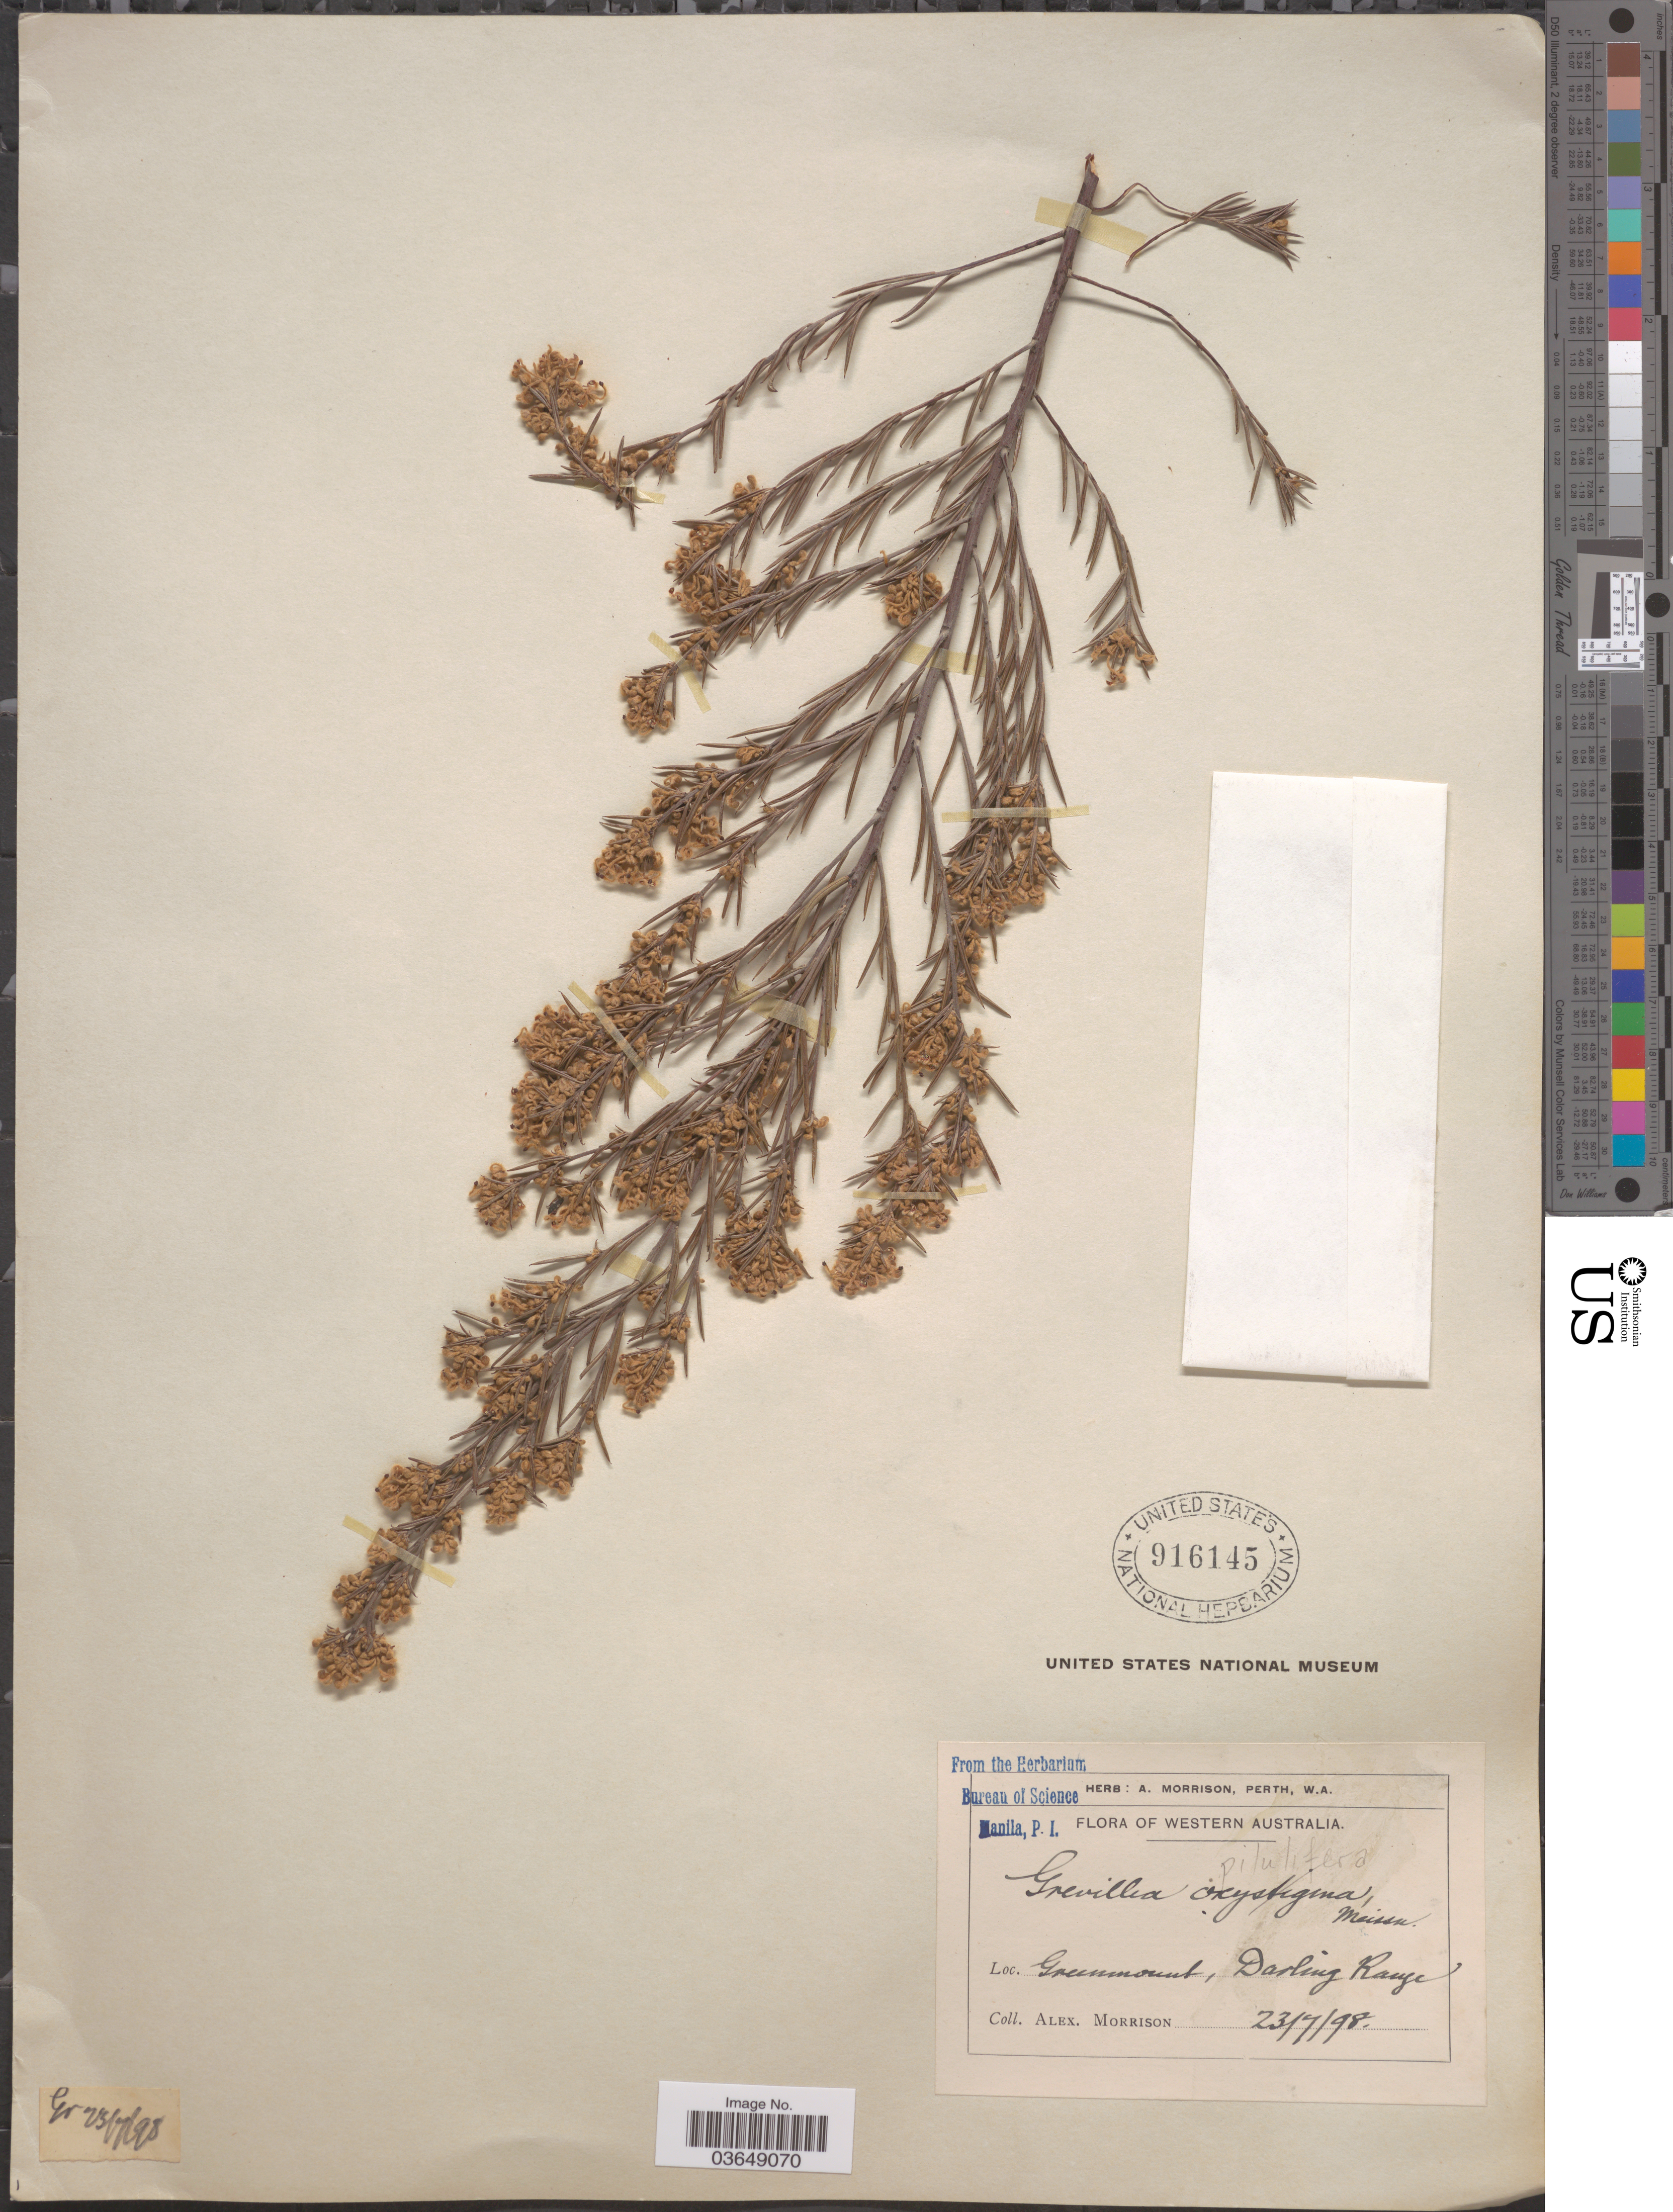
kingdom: Plantae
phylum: Tracheophyta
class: Magnoliopsida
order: Proteales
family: Proteaceae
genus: Grevillea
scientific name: Grevillea pilulifera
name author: (Lindl.) Druce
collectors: A. Morrison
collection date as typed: Transcribed d/m/y: 23/7/98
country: Australia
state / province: Western Australia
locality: Greenmount, Darling Range.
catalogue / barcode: US 916145